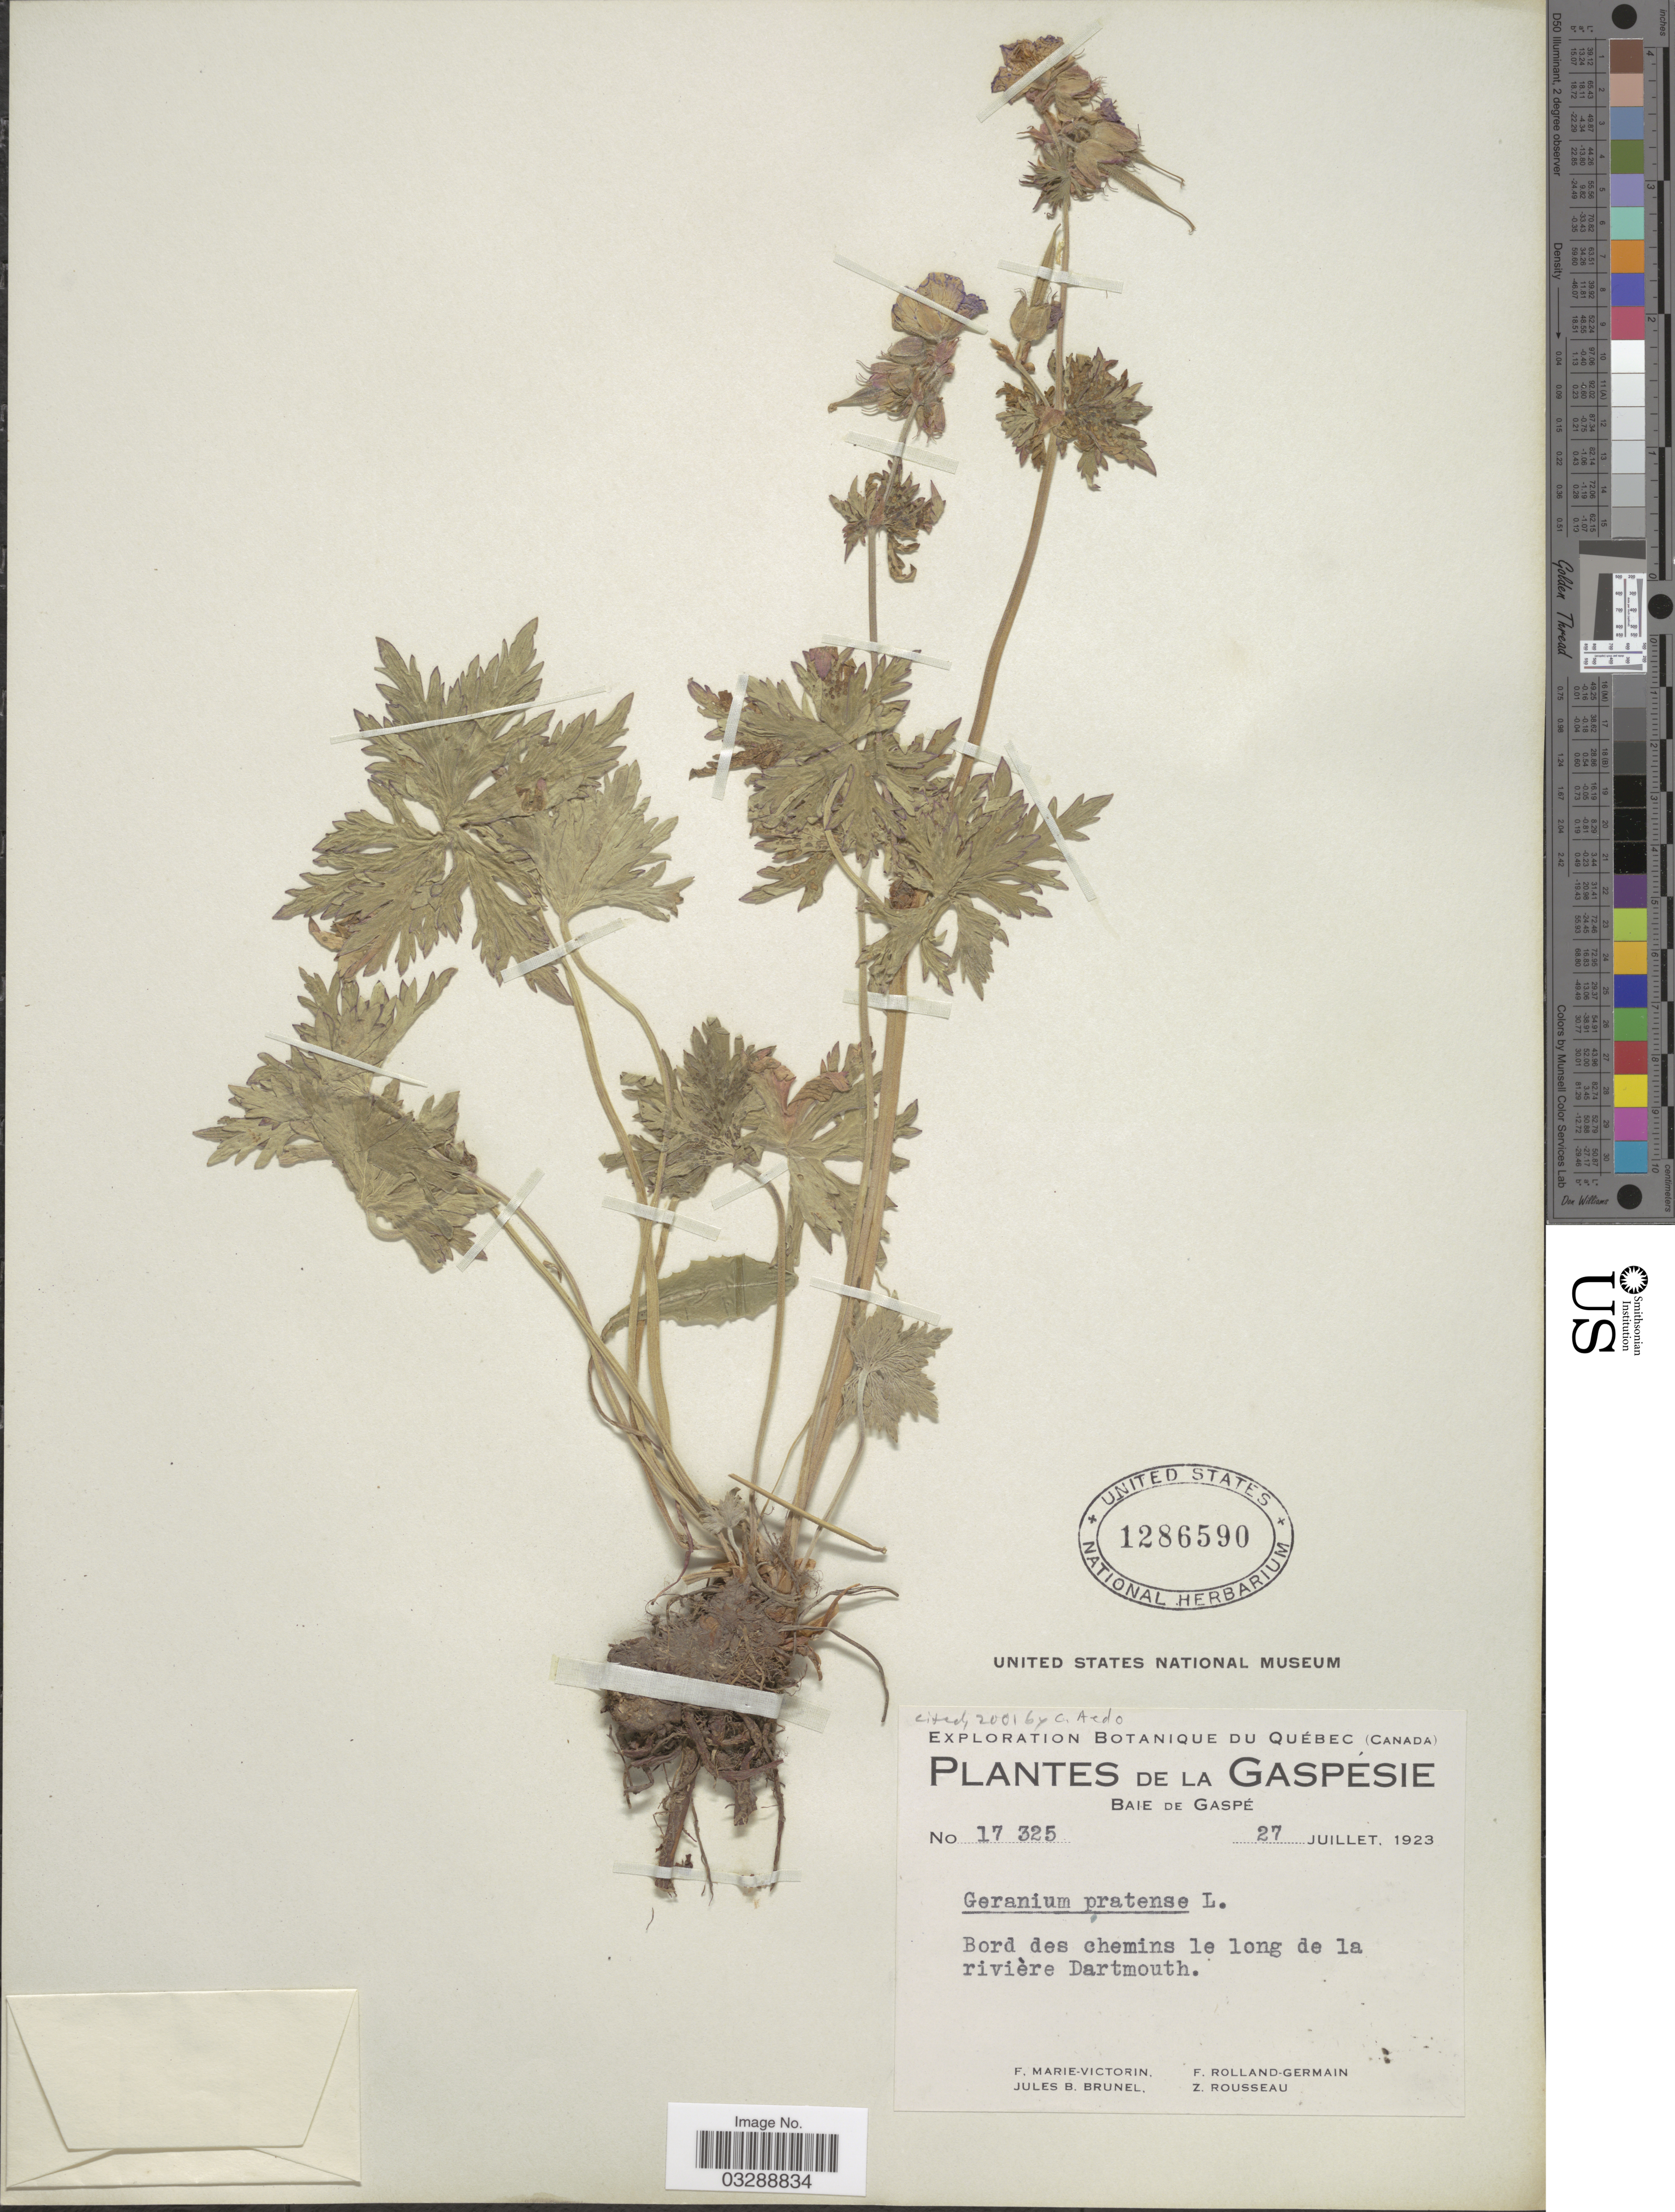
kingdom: Plantae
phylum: Tracheophyta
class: Magnoliopsida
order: Geraniales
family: Geraniaceae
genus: Geranium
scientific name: Geranium pratense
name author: L.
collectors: F. Marie-Victorin, J. Brunel, Rolland-Germain & Z. Rousseau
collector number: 17325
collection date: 1923-07-27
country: Canada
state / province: Quebec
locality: La Gaspesie. Baie de Gaspé. Bord des chemins le long de la rivière Dartmouth.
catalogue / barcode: US 1286590